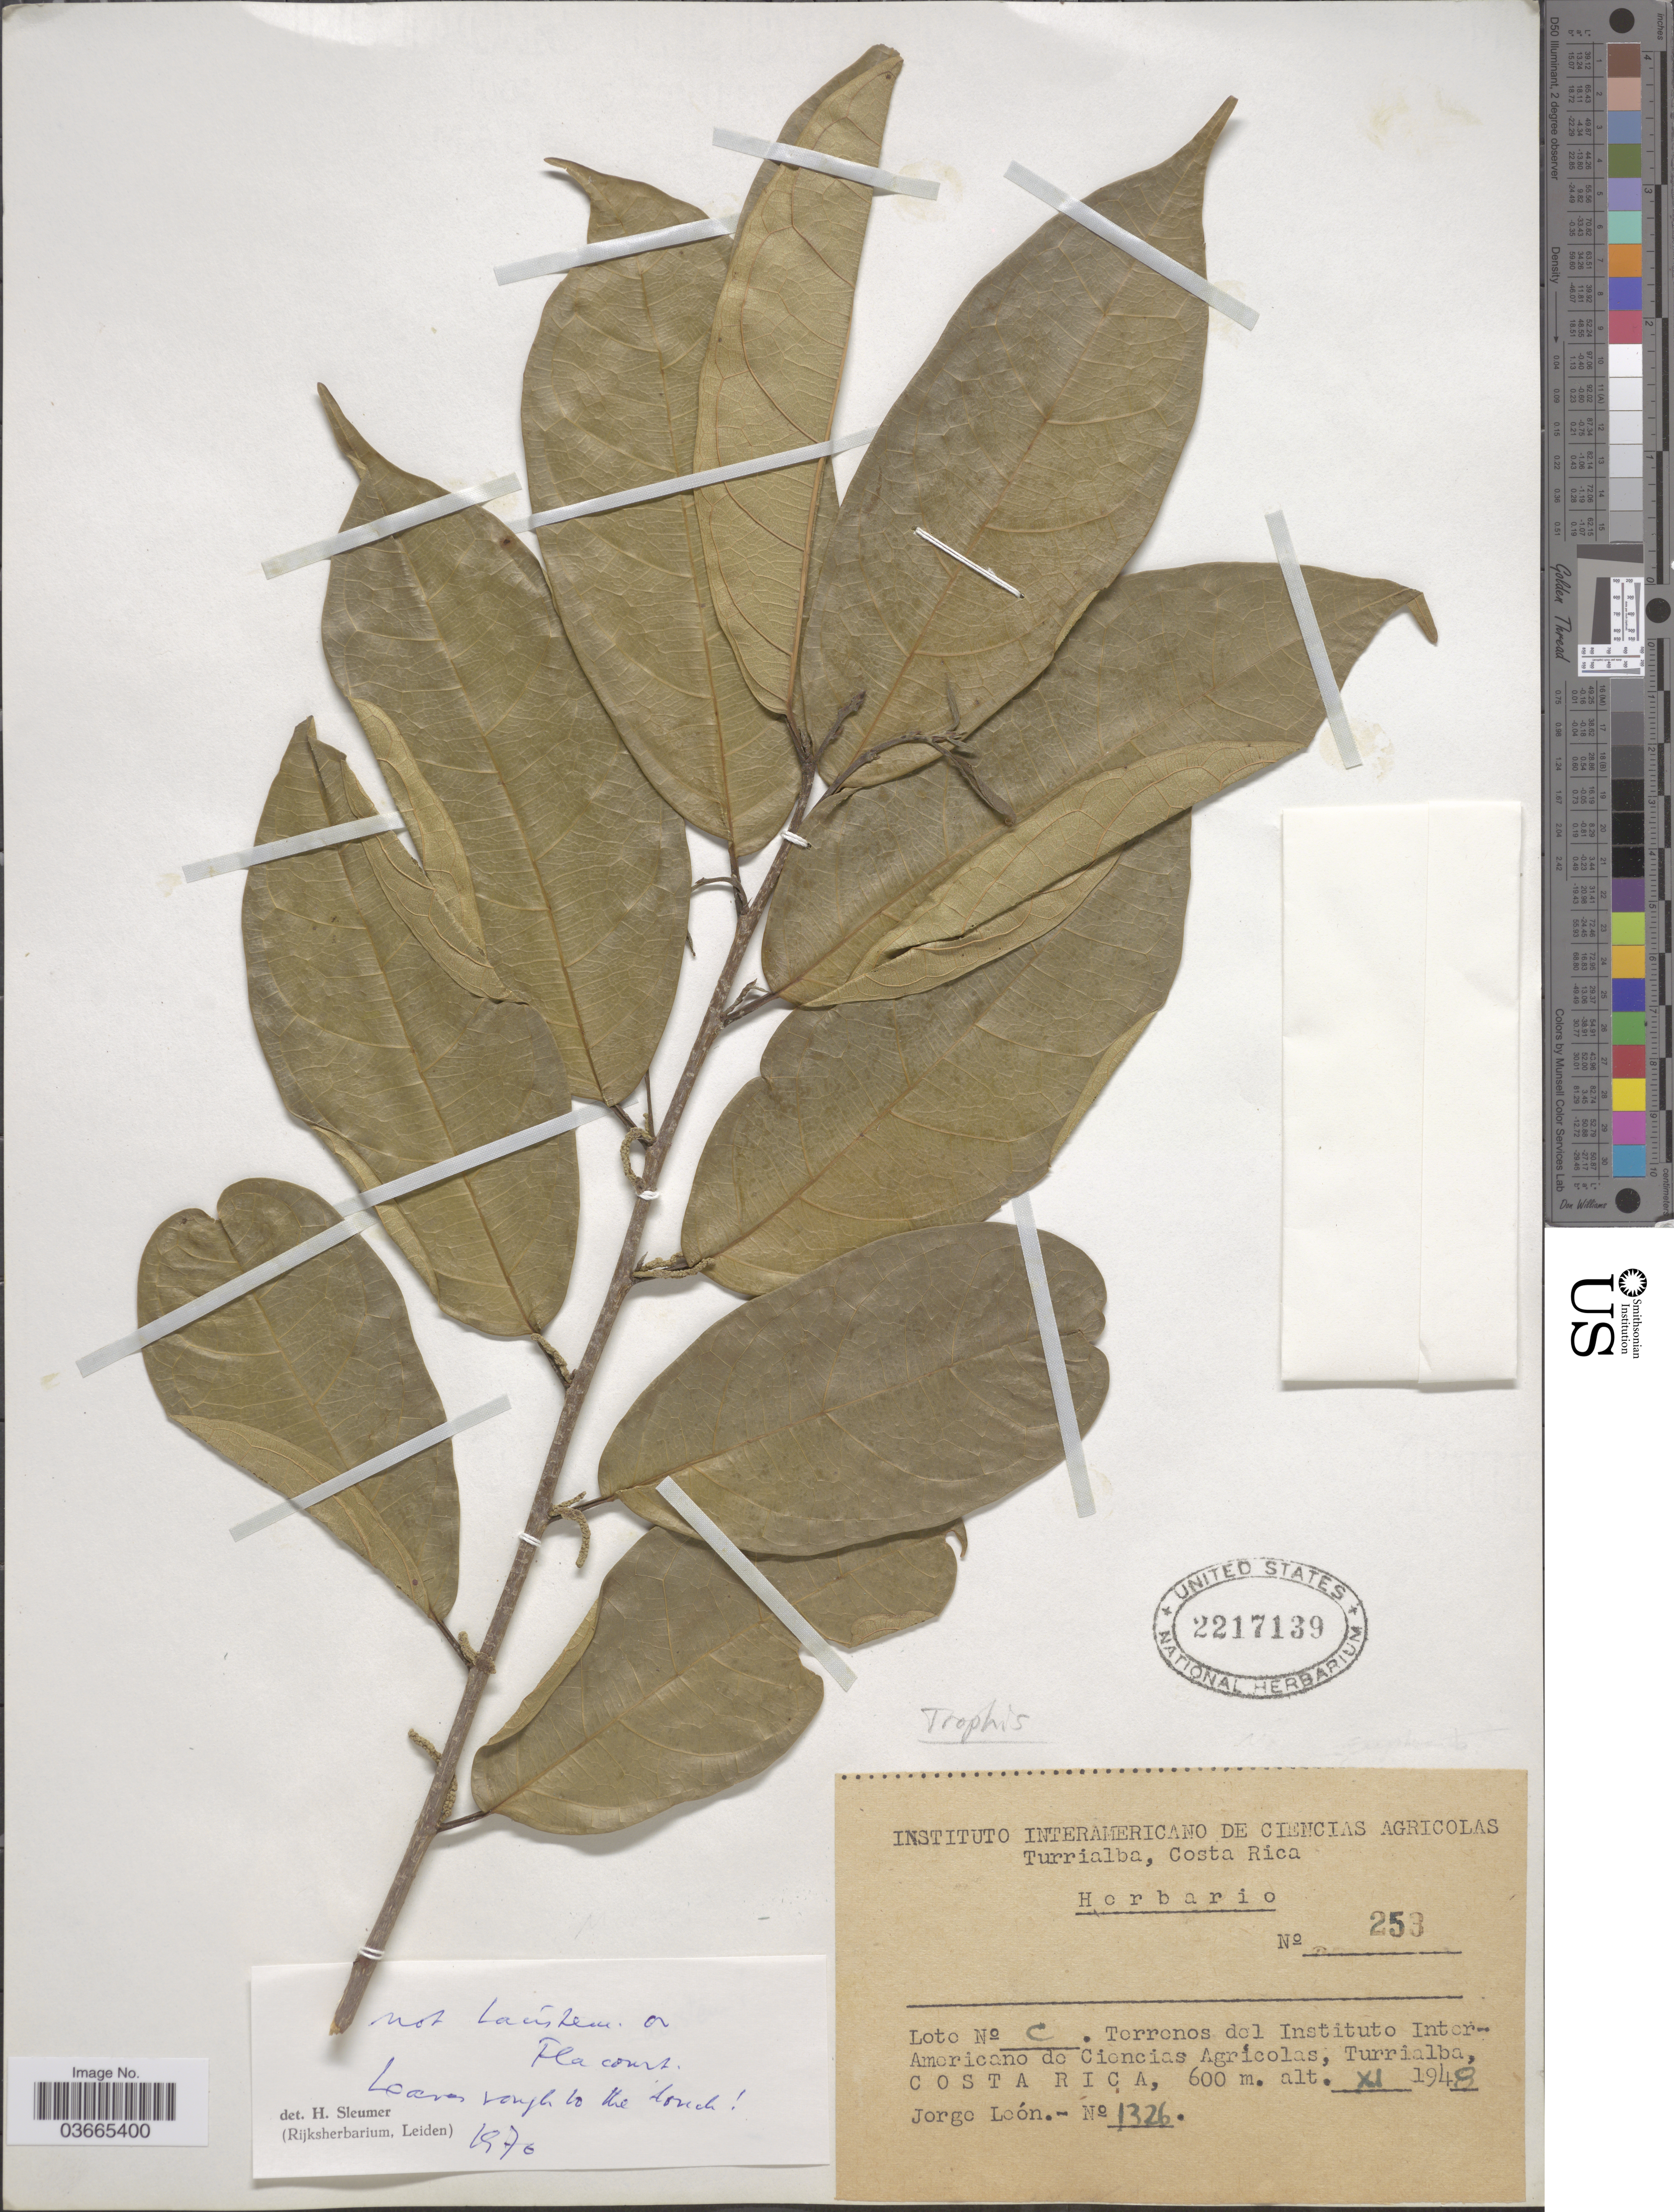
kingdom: Plantae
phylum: Tracheophyta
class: Magnoliopsida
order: Rosales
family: Moraceae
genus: Trophis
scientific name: Trophis racemosa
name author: (L.) Urb.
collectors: J. León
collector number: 1326/253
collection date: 1948-11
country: Costa Rica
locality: Terrenos del Instituto Inter-Americano de Ciencias Agrícolas, Turrialba.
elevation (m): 600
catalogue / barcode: US 2217139